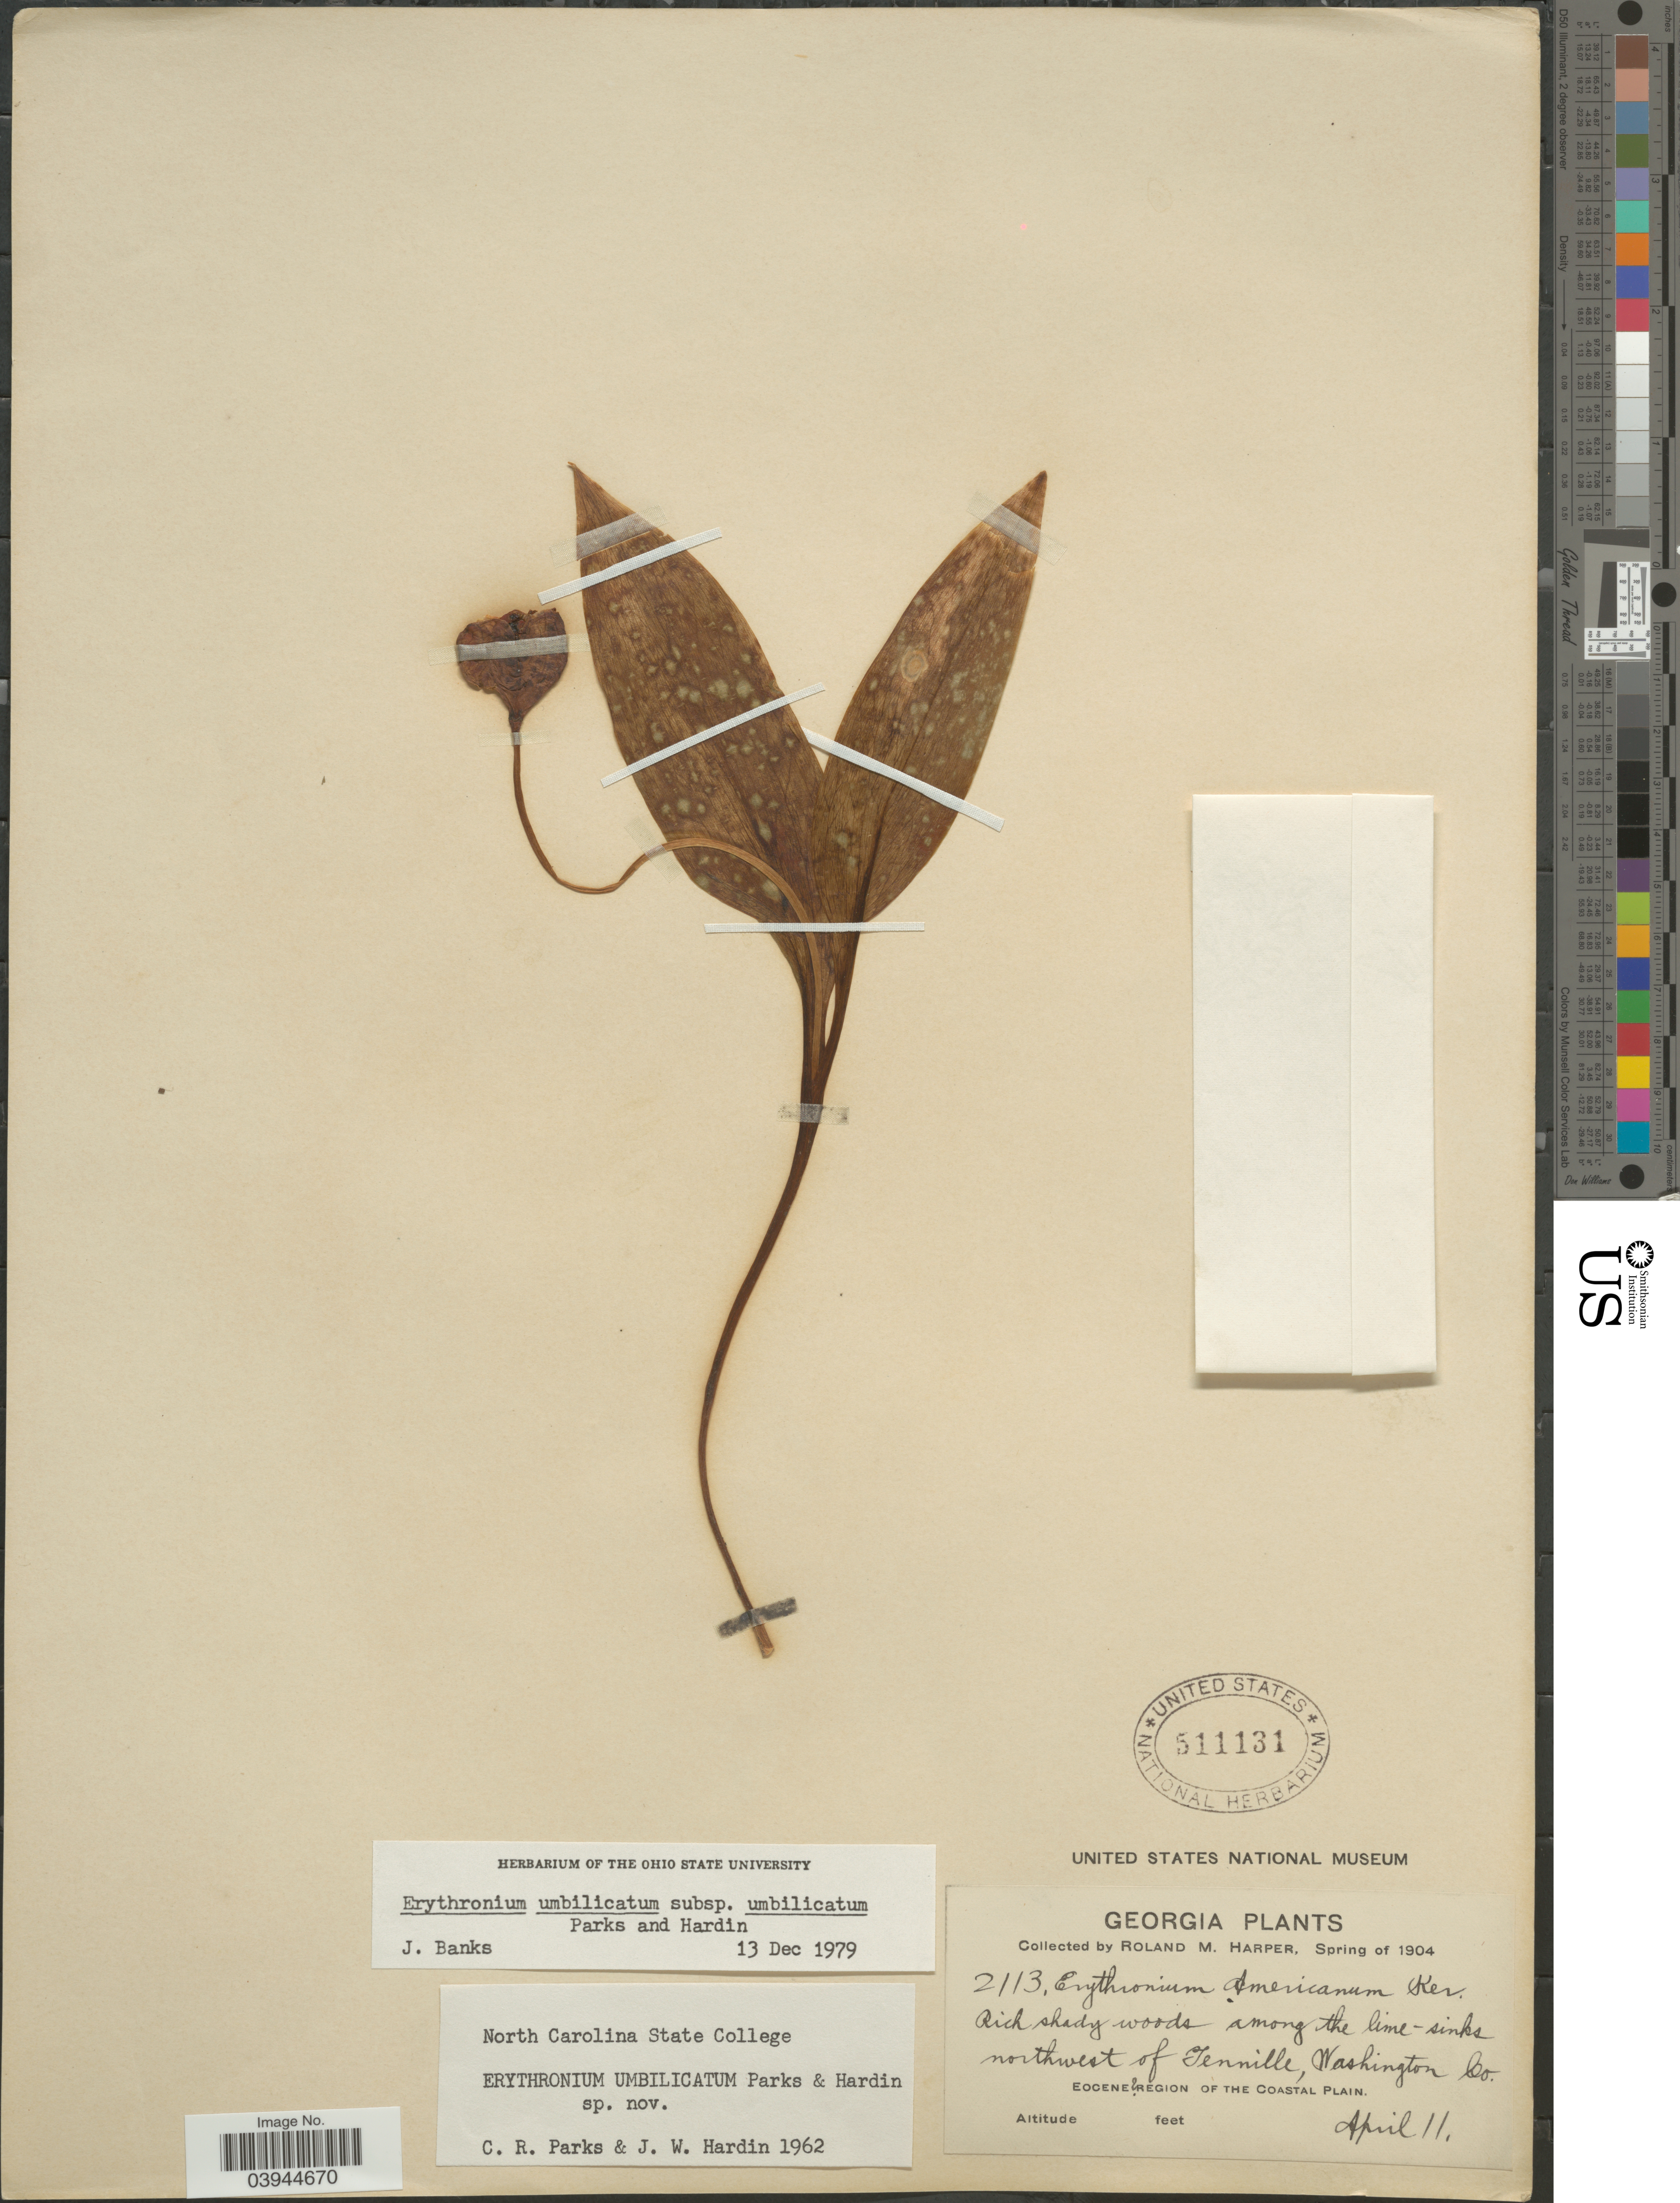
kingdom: Plantae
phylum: Tracheophyta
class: Liliopsida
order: Liliales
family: Liliaceae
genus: Erythronium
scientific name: Erythronium umbilicatum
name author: C.R. Parks & Hardin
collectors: R. M. Harper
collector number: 2113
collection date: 1904-04-11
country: United States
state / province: Georgia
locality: Rich shady woods among the lime-sinks northwest of Tennille, Washington Co. Eocene Region of the Coastal Plain.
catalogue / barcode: US 511131